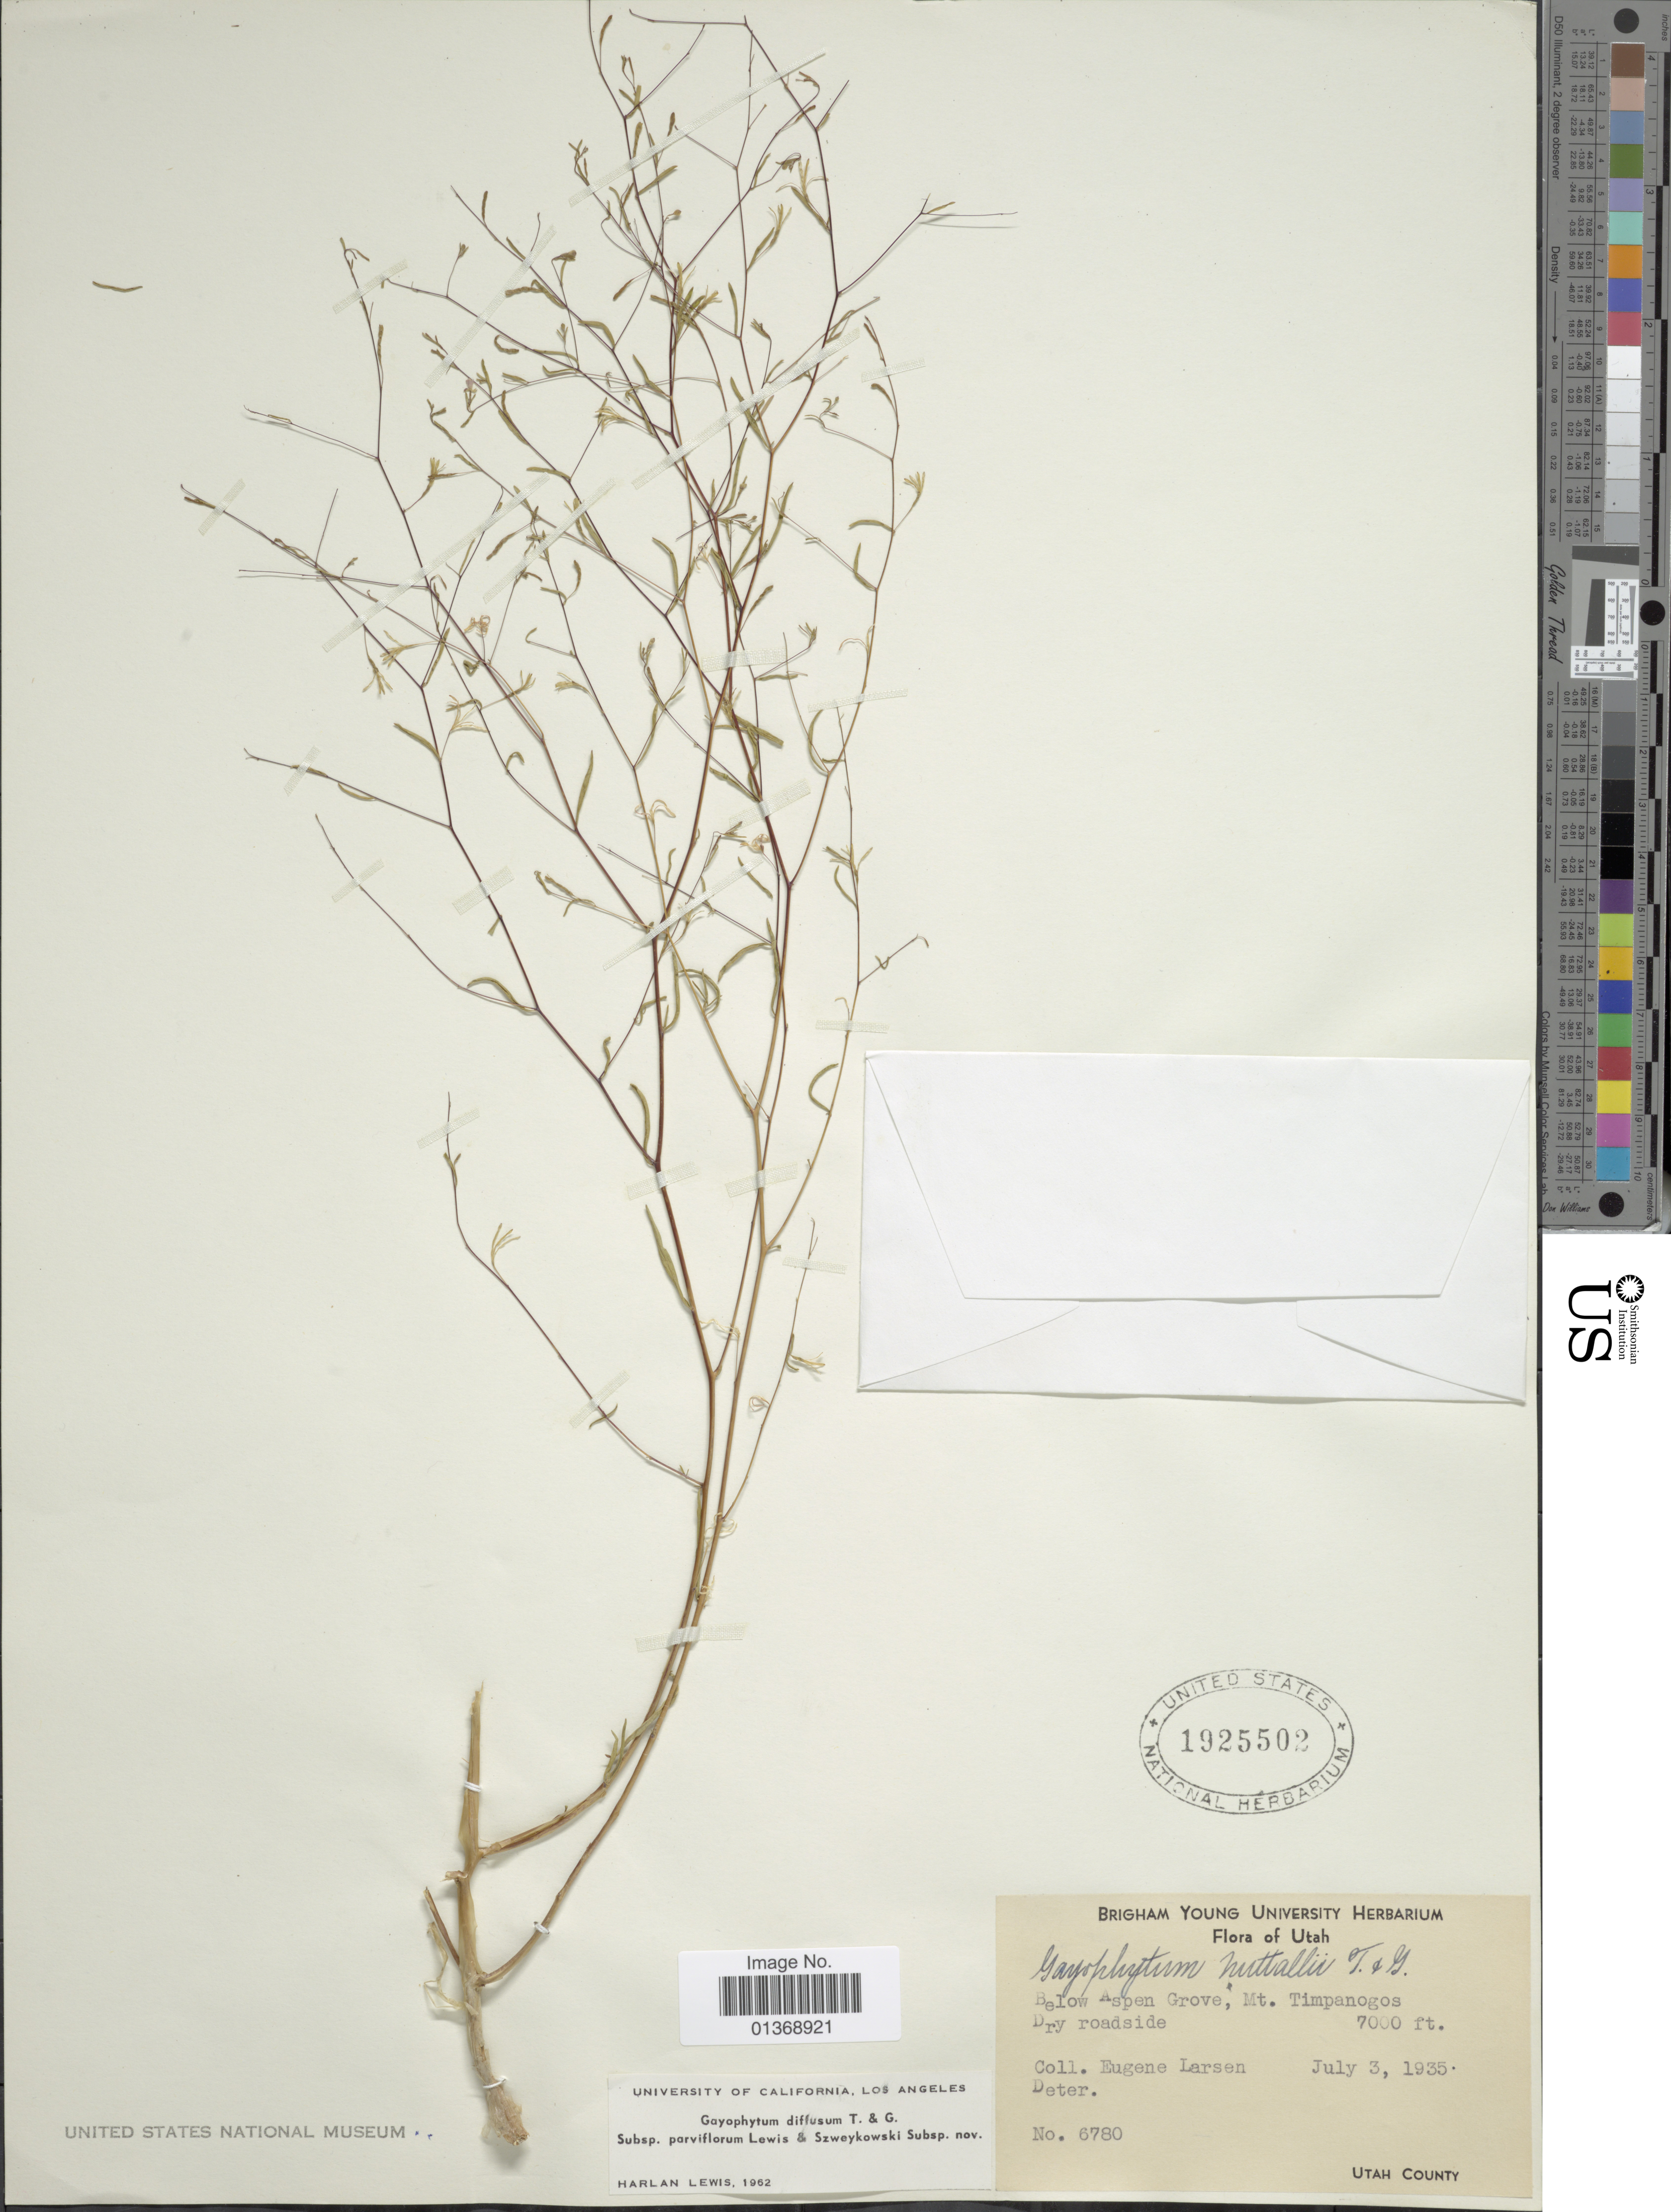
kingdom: Plantae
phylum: Tracheophyta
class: Magnoliopsida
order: Myrtales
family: Onagraceae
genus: Gayophytum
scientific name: Gayophytum diffusum subsp. parviflorum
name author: F. H. Lewis & Szweyk.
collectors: E. Larsen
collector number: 6780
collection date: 1935-07-03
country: United States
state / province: Utah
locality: Below Aspen Grove, Mt. Timpanogos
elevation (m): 2134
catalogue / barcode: US 1925502